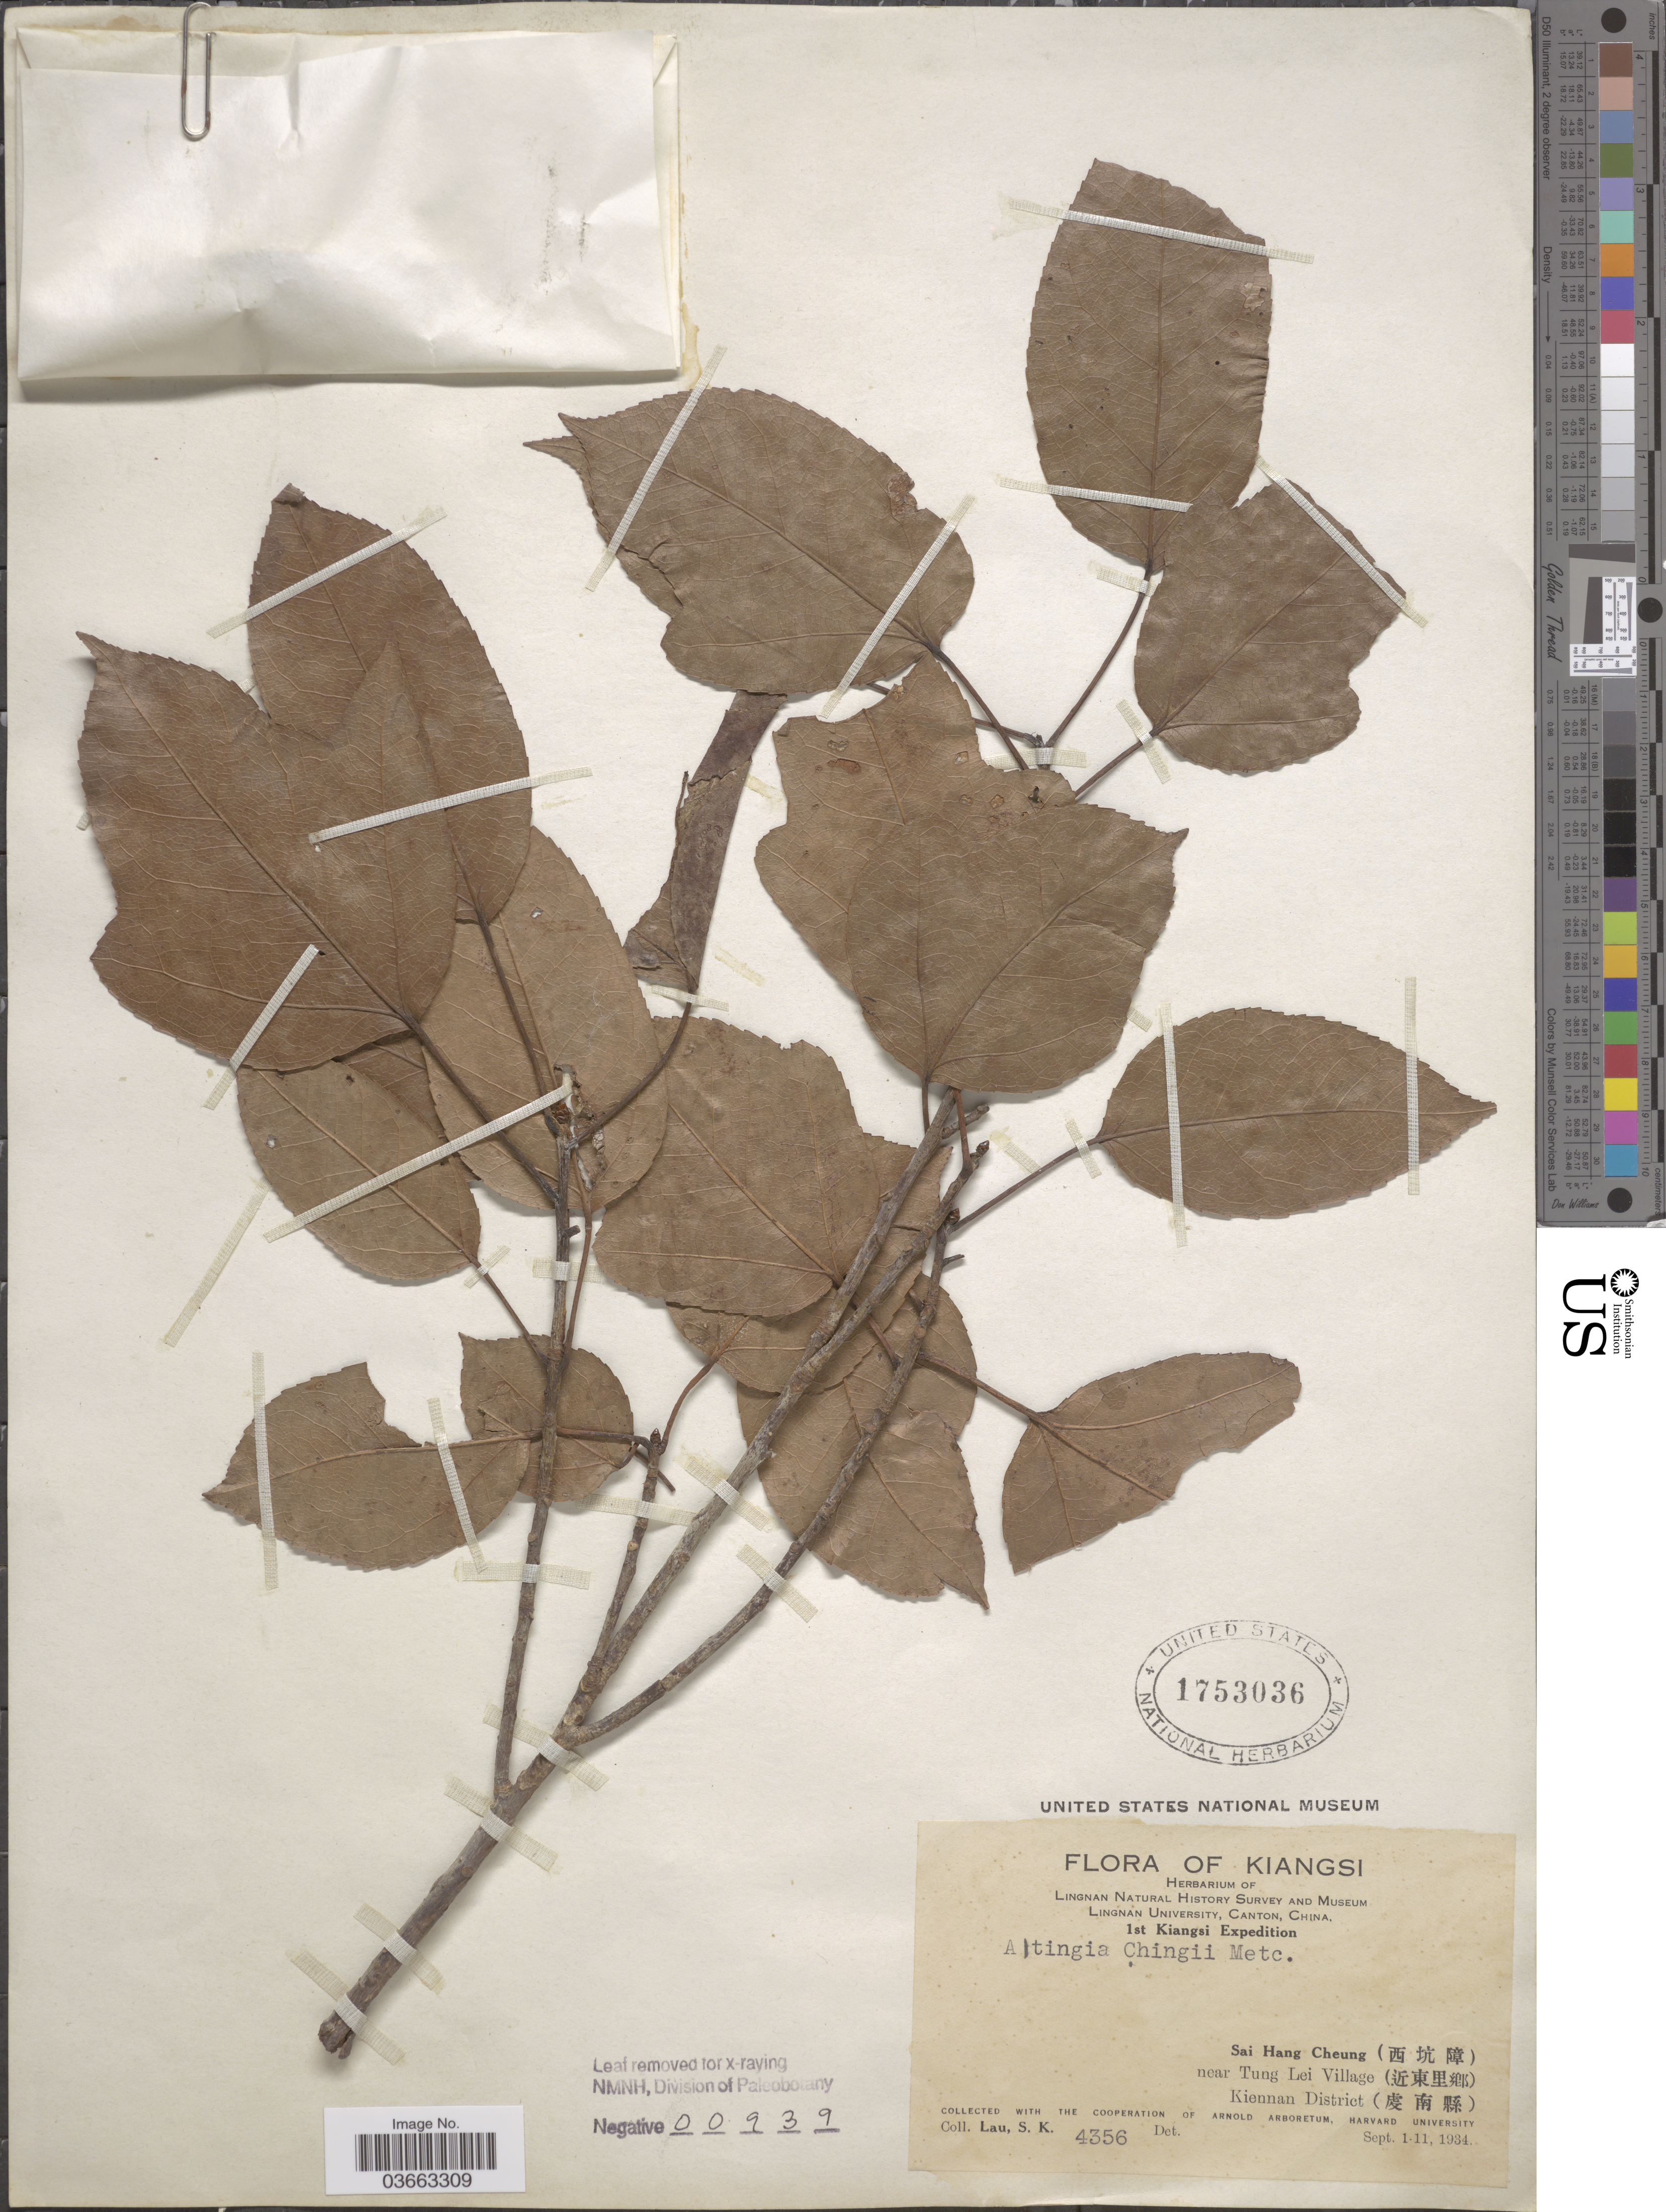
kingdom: Plantae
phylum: Tracheophyta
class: Magnoliopsida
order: Saxifragales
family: Altingiaceae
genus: Liquidambar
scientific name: Liquidambar chingii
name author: (F.P. Metcalf) Ickert-Bond & J. Wen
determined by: Strong, Mark T., (BOT), Smithsonian Institution - National Museum of Natural History (UNITED STATES)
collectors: S. K. Lau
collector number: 4356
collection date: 1934-09-01/1934-09-11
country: China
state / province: Jiangxi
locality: Kiangsi. Sai Hang Cheung (X) near Tung Lei Village (X) Kiennan District (X).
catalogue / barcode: US 1753036